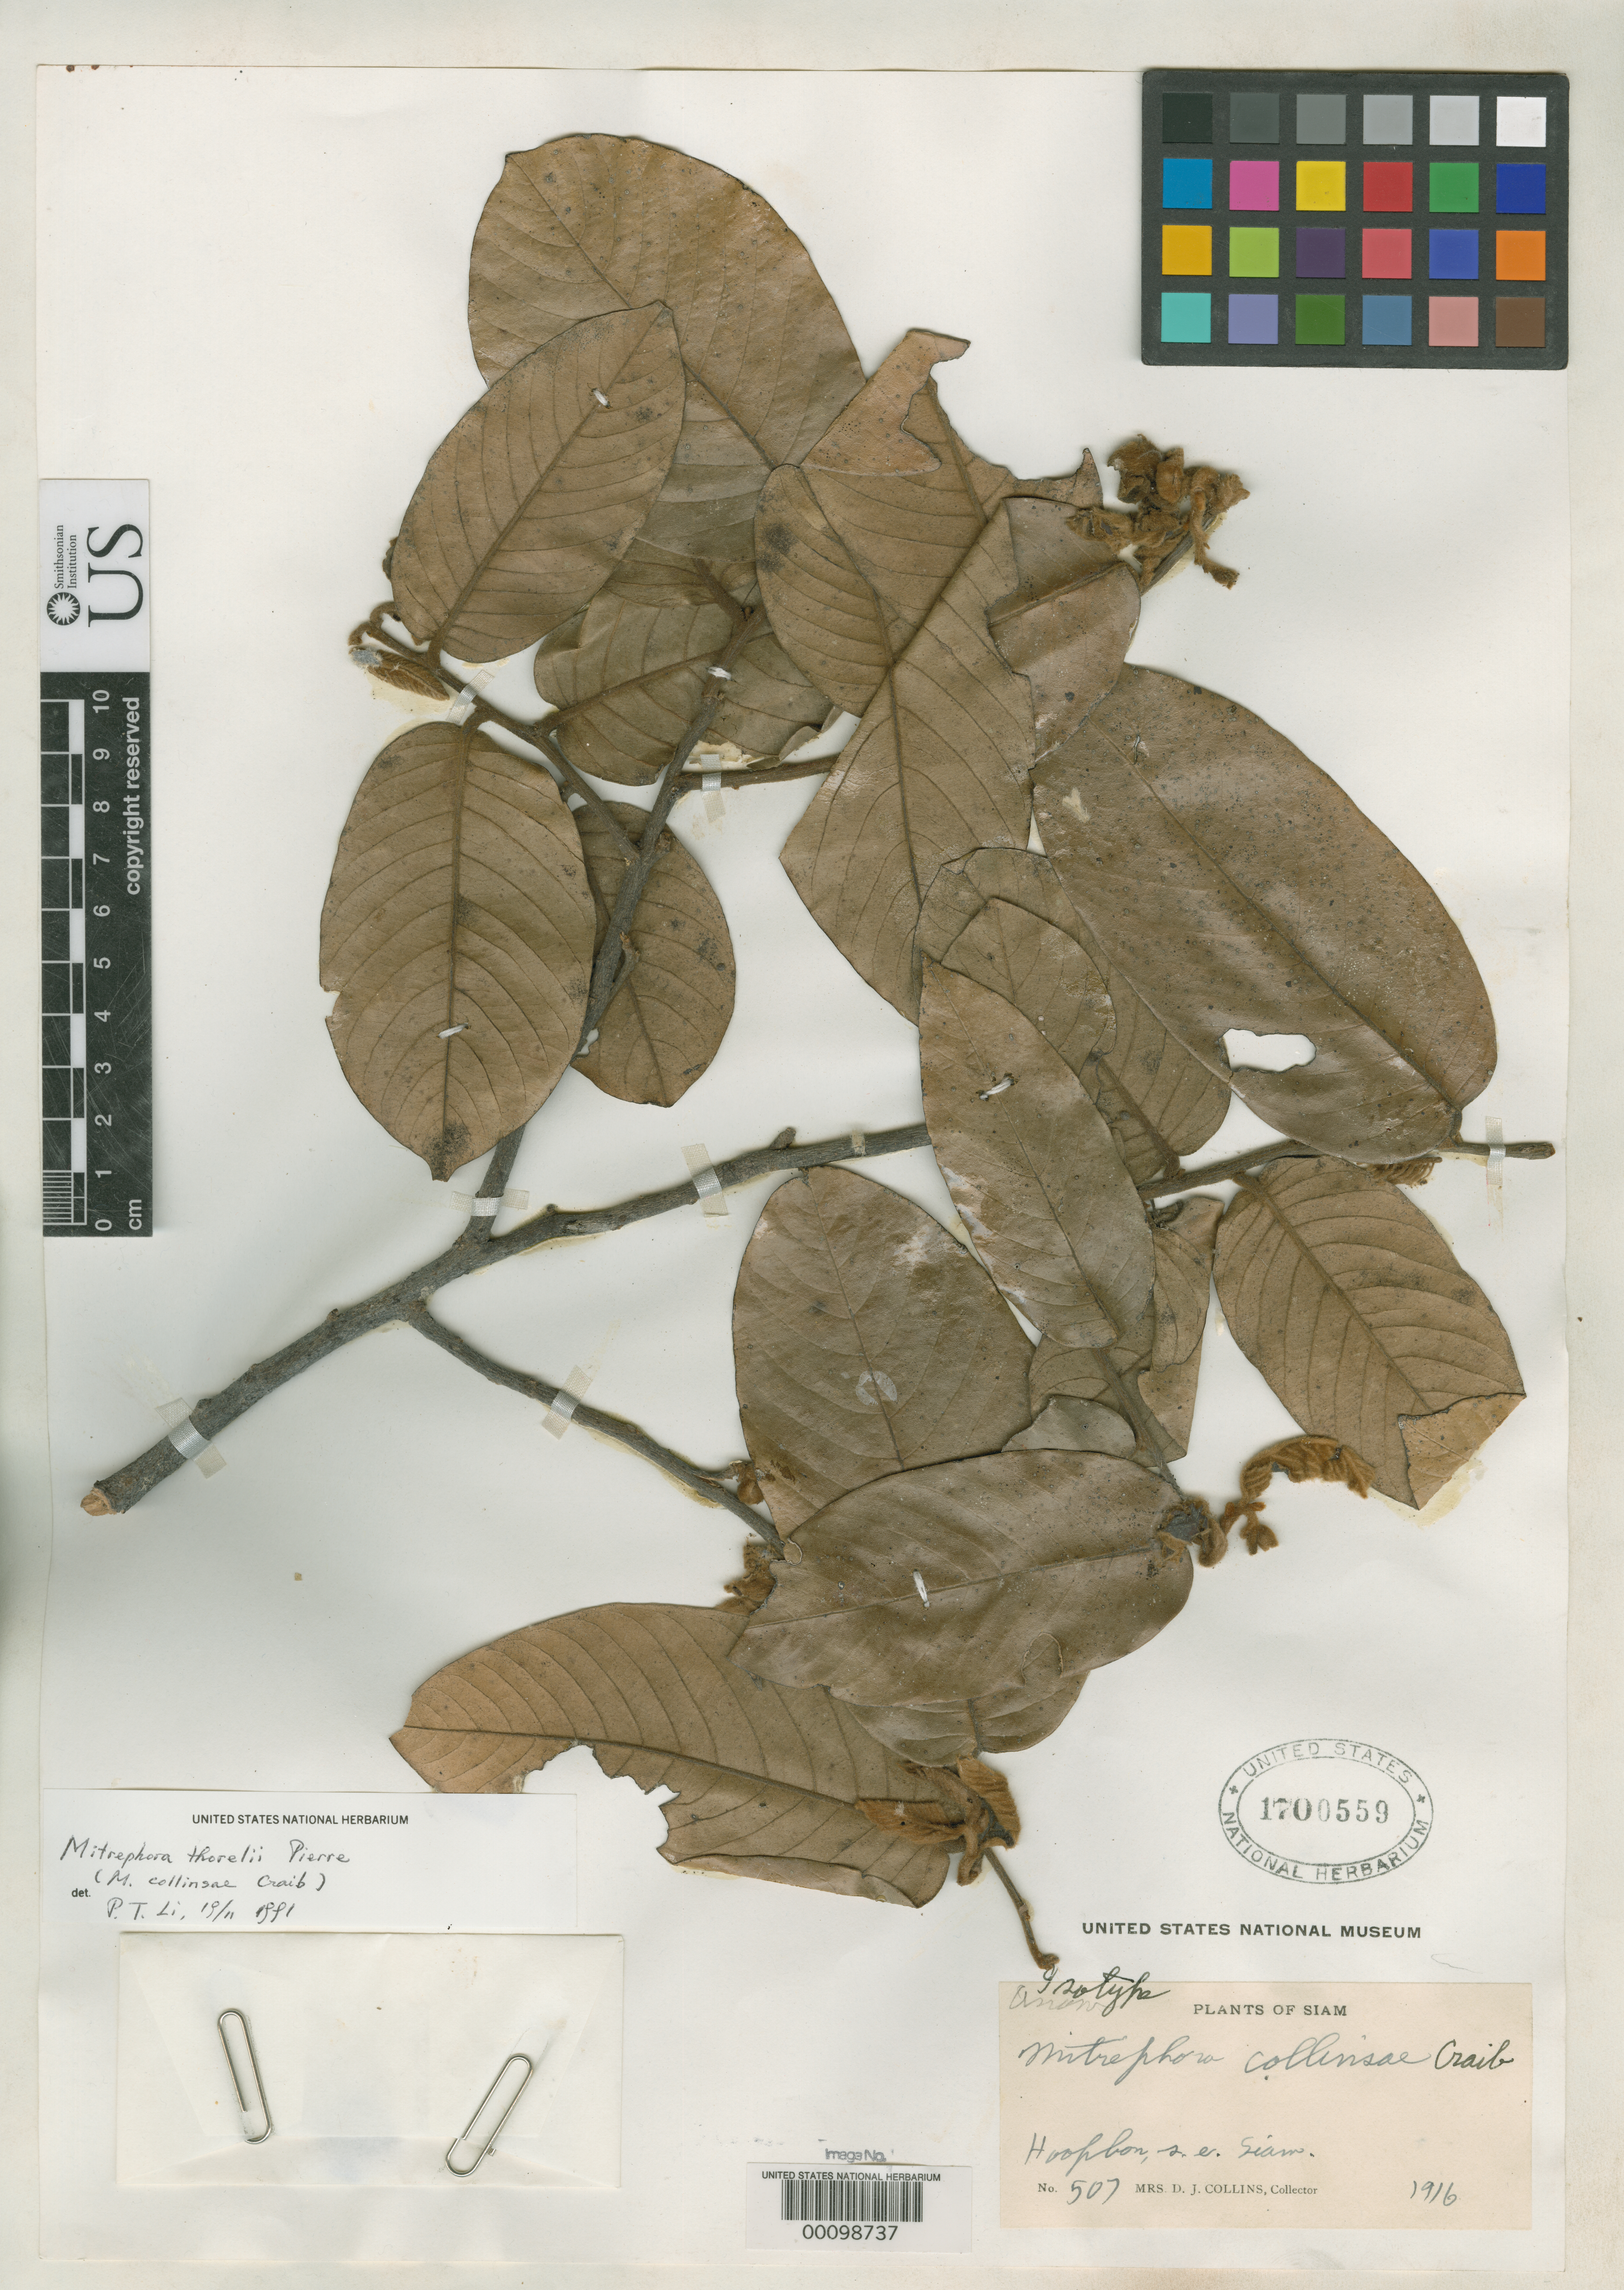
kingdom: Plantae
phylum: Tracheophyta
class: Magnoliopsida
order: Magnoliales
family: Annonaceae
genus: Mitrephora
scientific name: Mitrephora collinsae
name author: Craib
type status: Isotype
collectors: Mrs. D. J. Collins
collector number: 507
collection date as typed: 1916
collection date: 1916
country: Thailand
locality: Hoophon.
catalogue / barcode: US 1700559